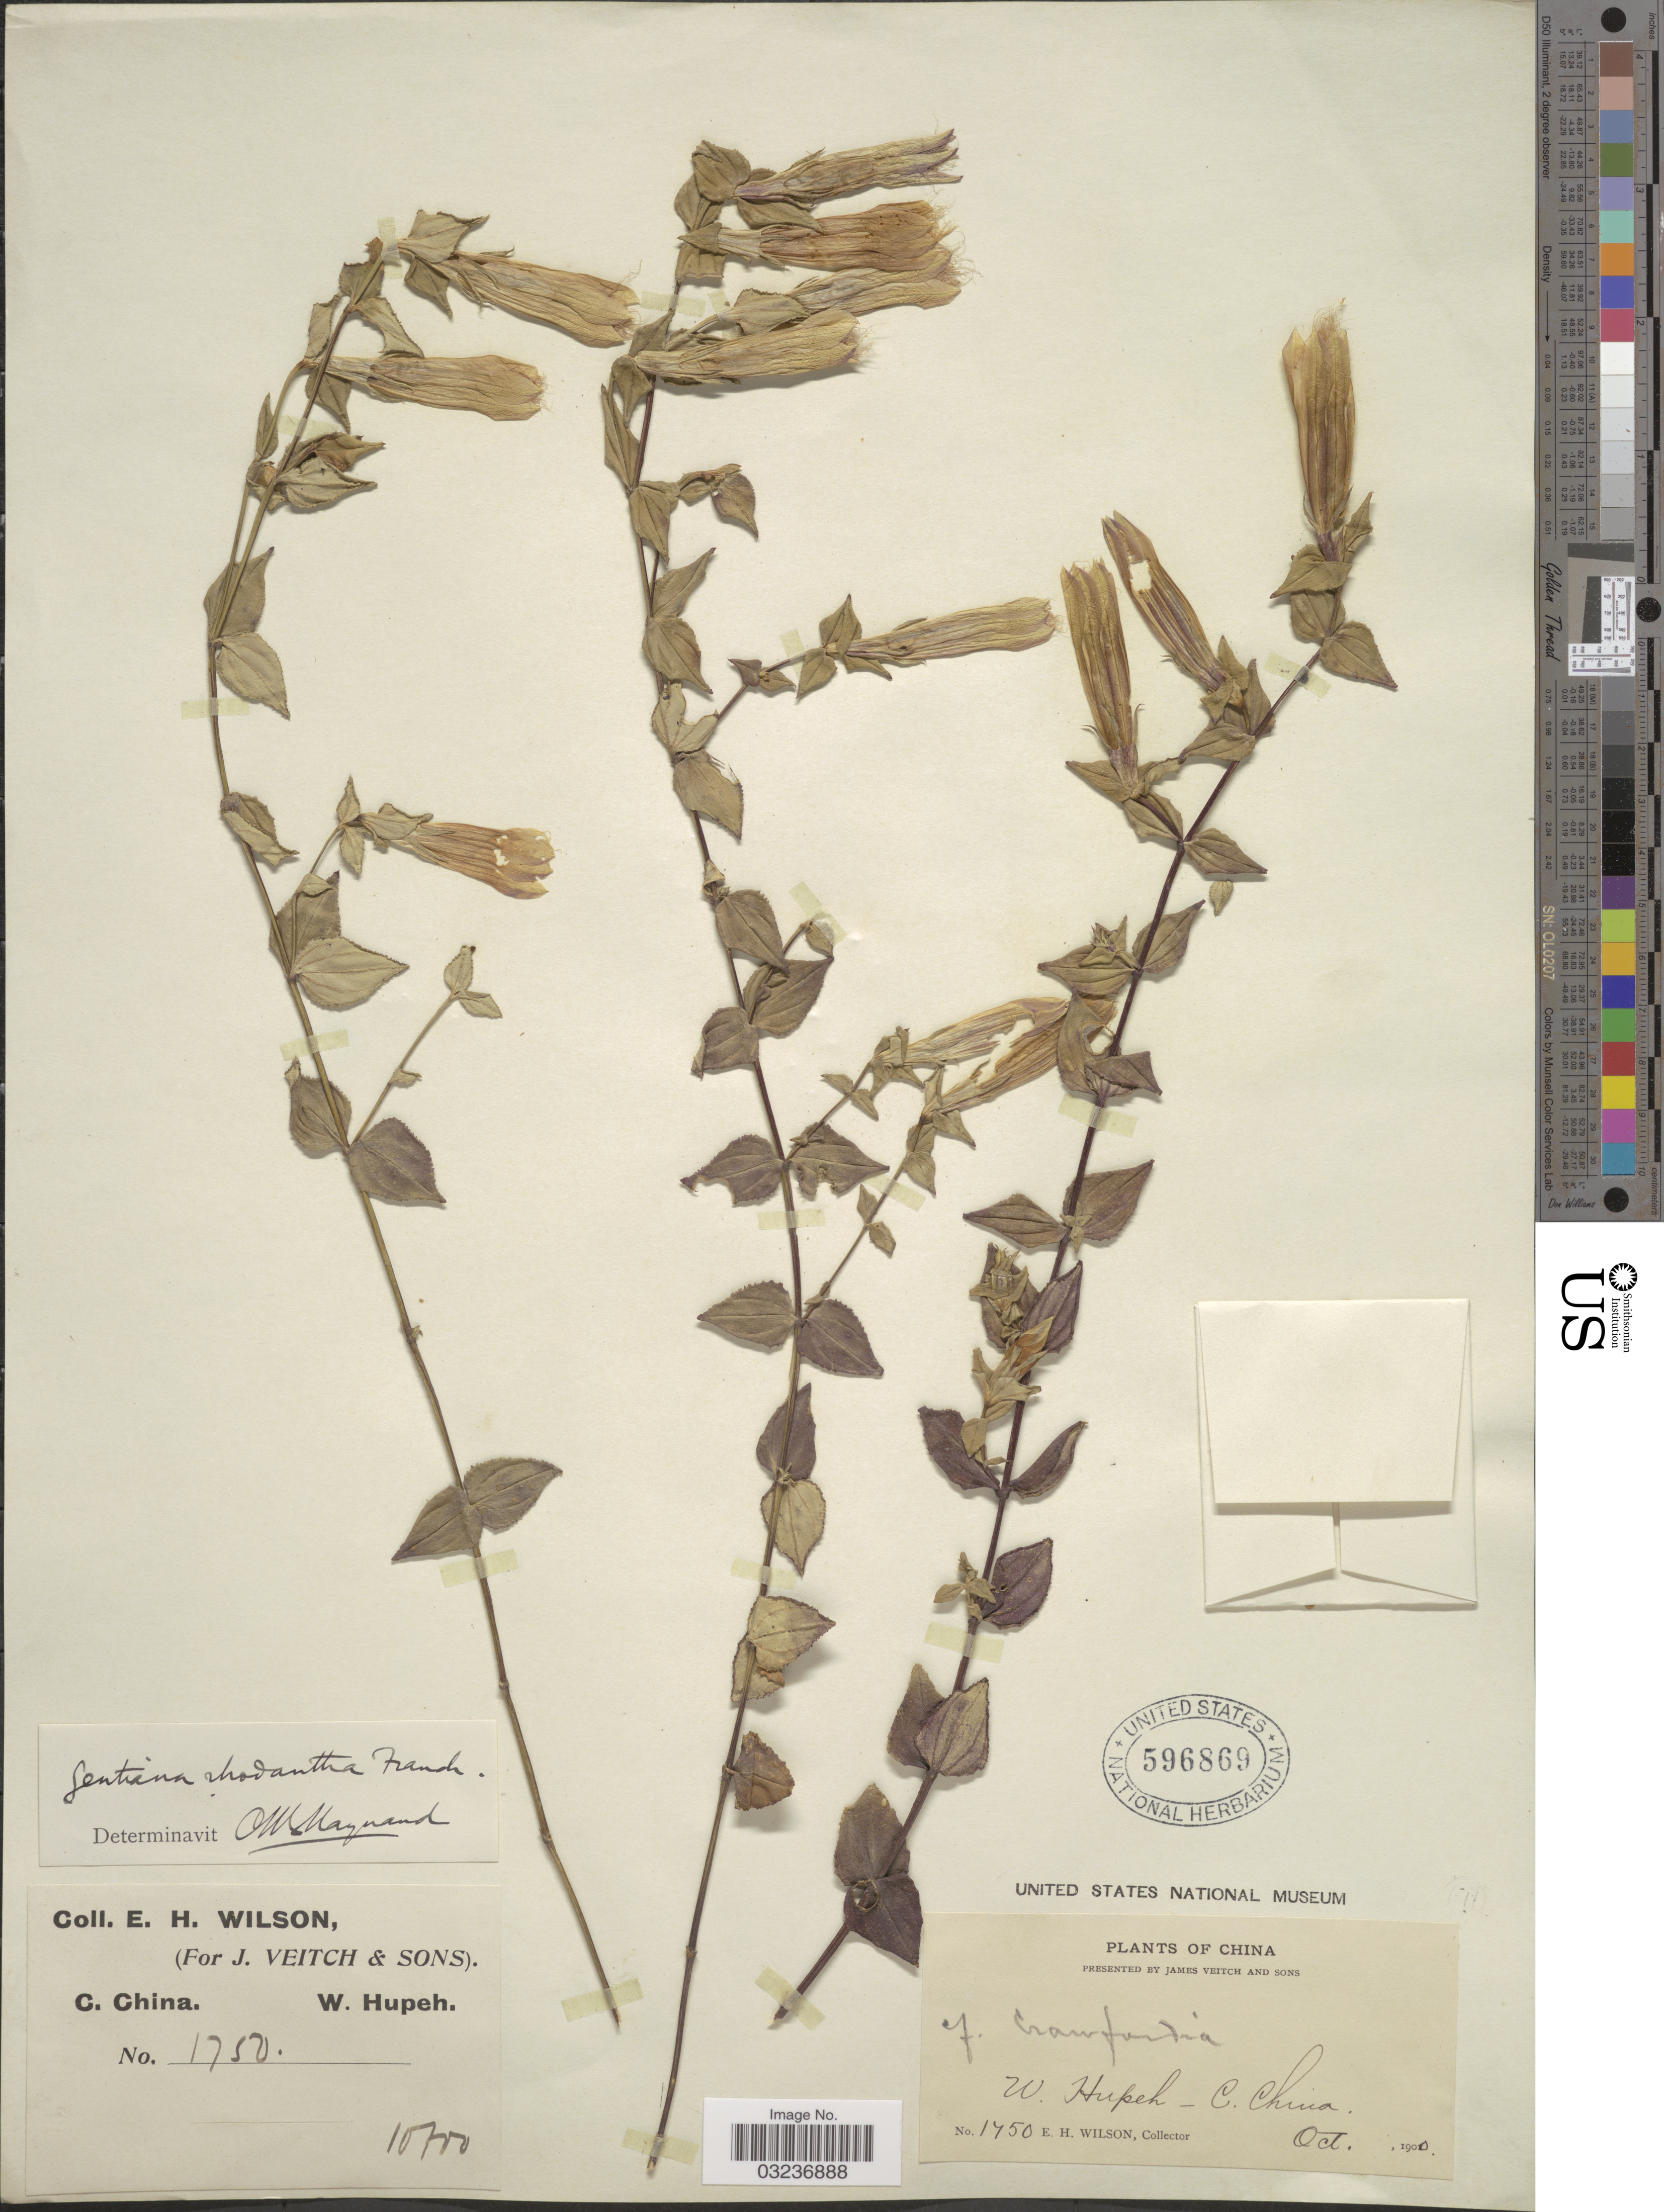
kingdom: Plantae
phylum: Tracheophyta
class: Magnoliopsida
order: Gentianales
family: Gentianaceae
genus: Gentiana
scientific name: Gentiana rhodantha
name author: Franch. ex Hemsl.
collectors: E. Wilson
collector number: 1750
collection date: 1900-10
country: China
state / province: Hubei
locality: C. China, W. Hupeh.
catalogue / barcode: US 596869